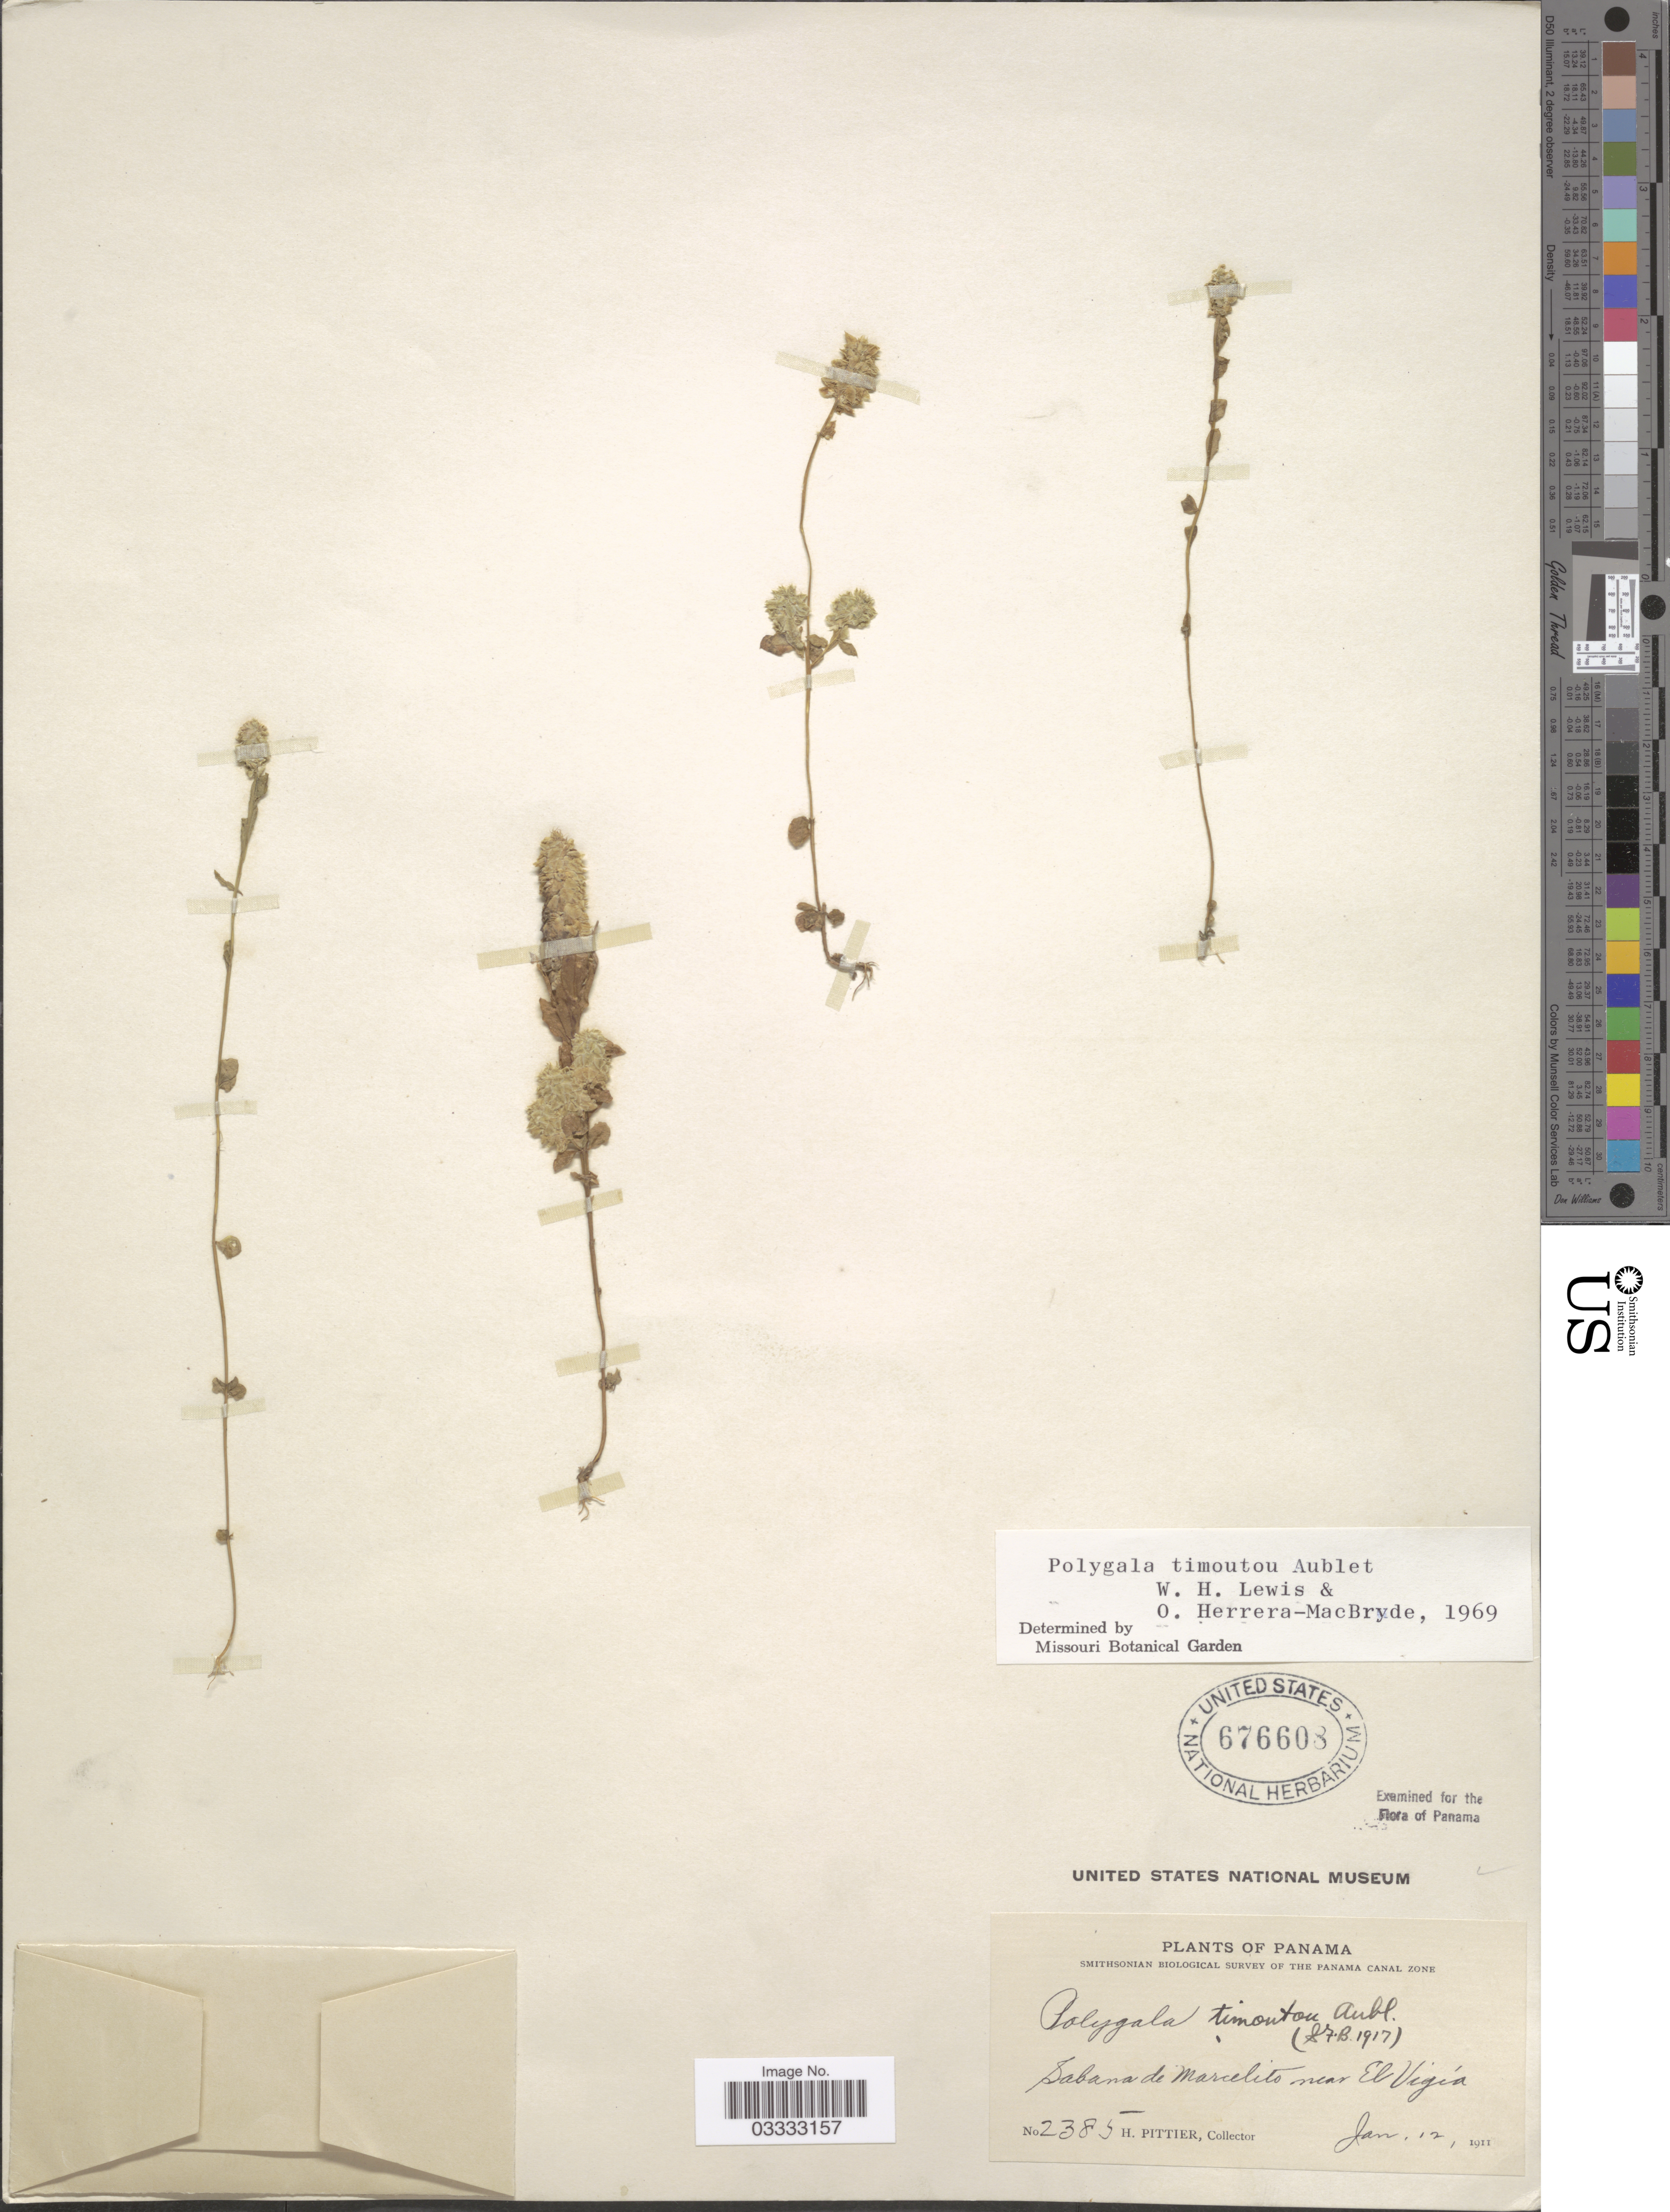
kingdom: Plantae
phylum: Tracheophyta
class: Magnoliopsida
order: Fabales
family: Polygalaceae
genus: Polygala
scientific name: Polygala timoutou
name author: Aubl.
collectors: H. F. Pittier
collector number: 2385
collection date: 1911-01-12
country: Panama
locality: Sabana de Marcelito near El Vigía.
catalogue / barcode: US 676608